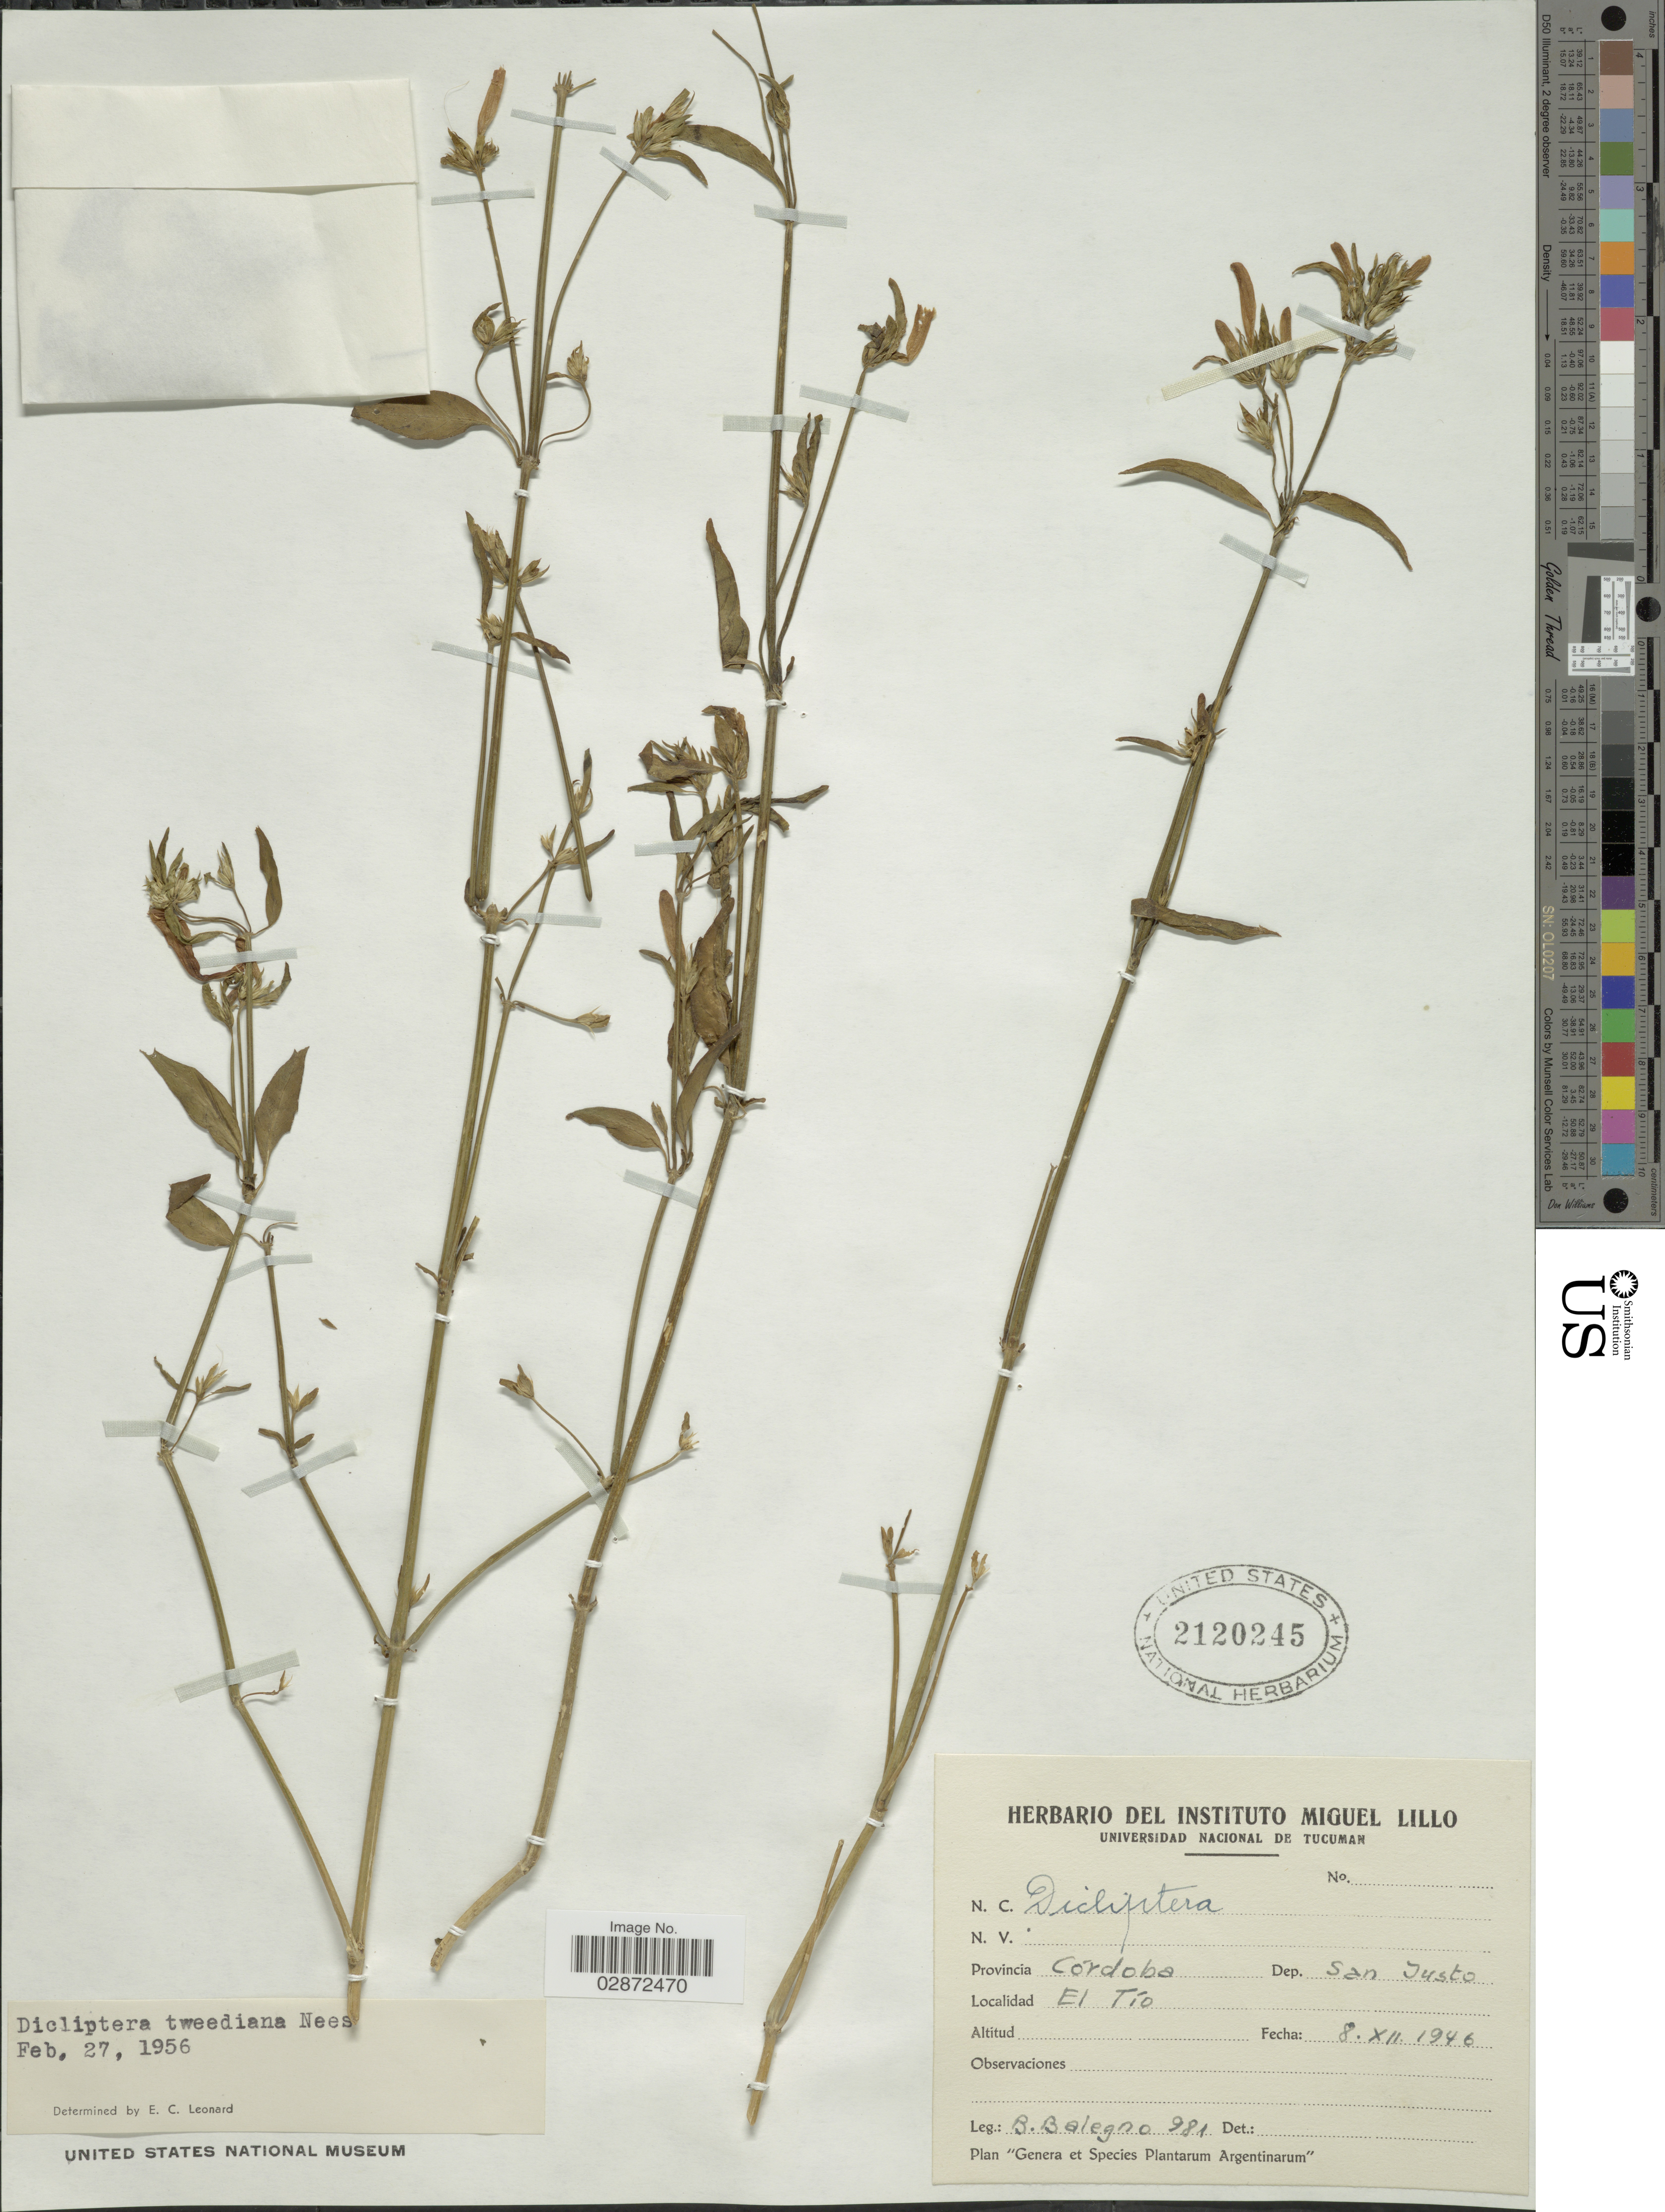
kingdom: Plantae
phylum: Tracheophyta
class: Magnoliopsida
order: Lamiales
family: Acanthaceae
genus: Dicliptera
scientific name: Dicliptera squarrosa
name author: Nees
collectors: B. Balegno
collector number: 981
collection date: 1946-12-08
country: Argentina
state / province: Cordoba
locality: Provincia Cordoba. Dep. San Justo. El Tío.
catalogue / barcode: US 2120245